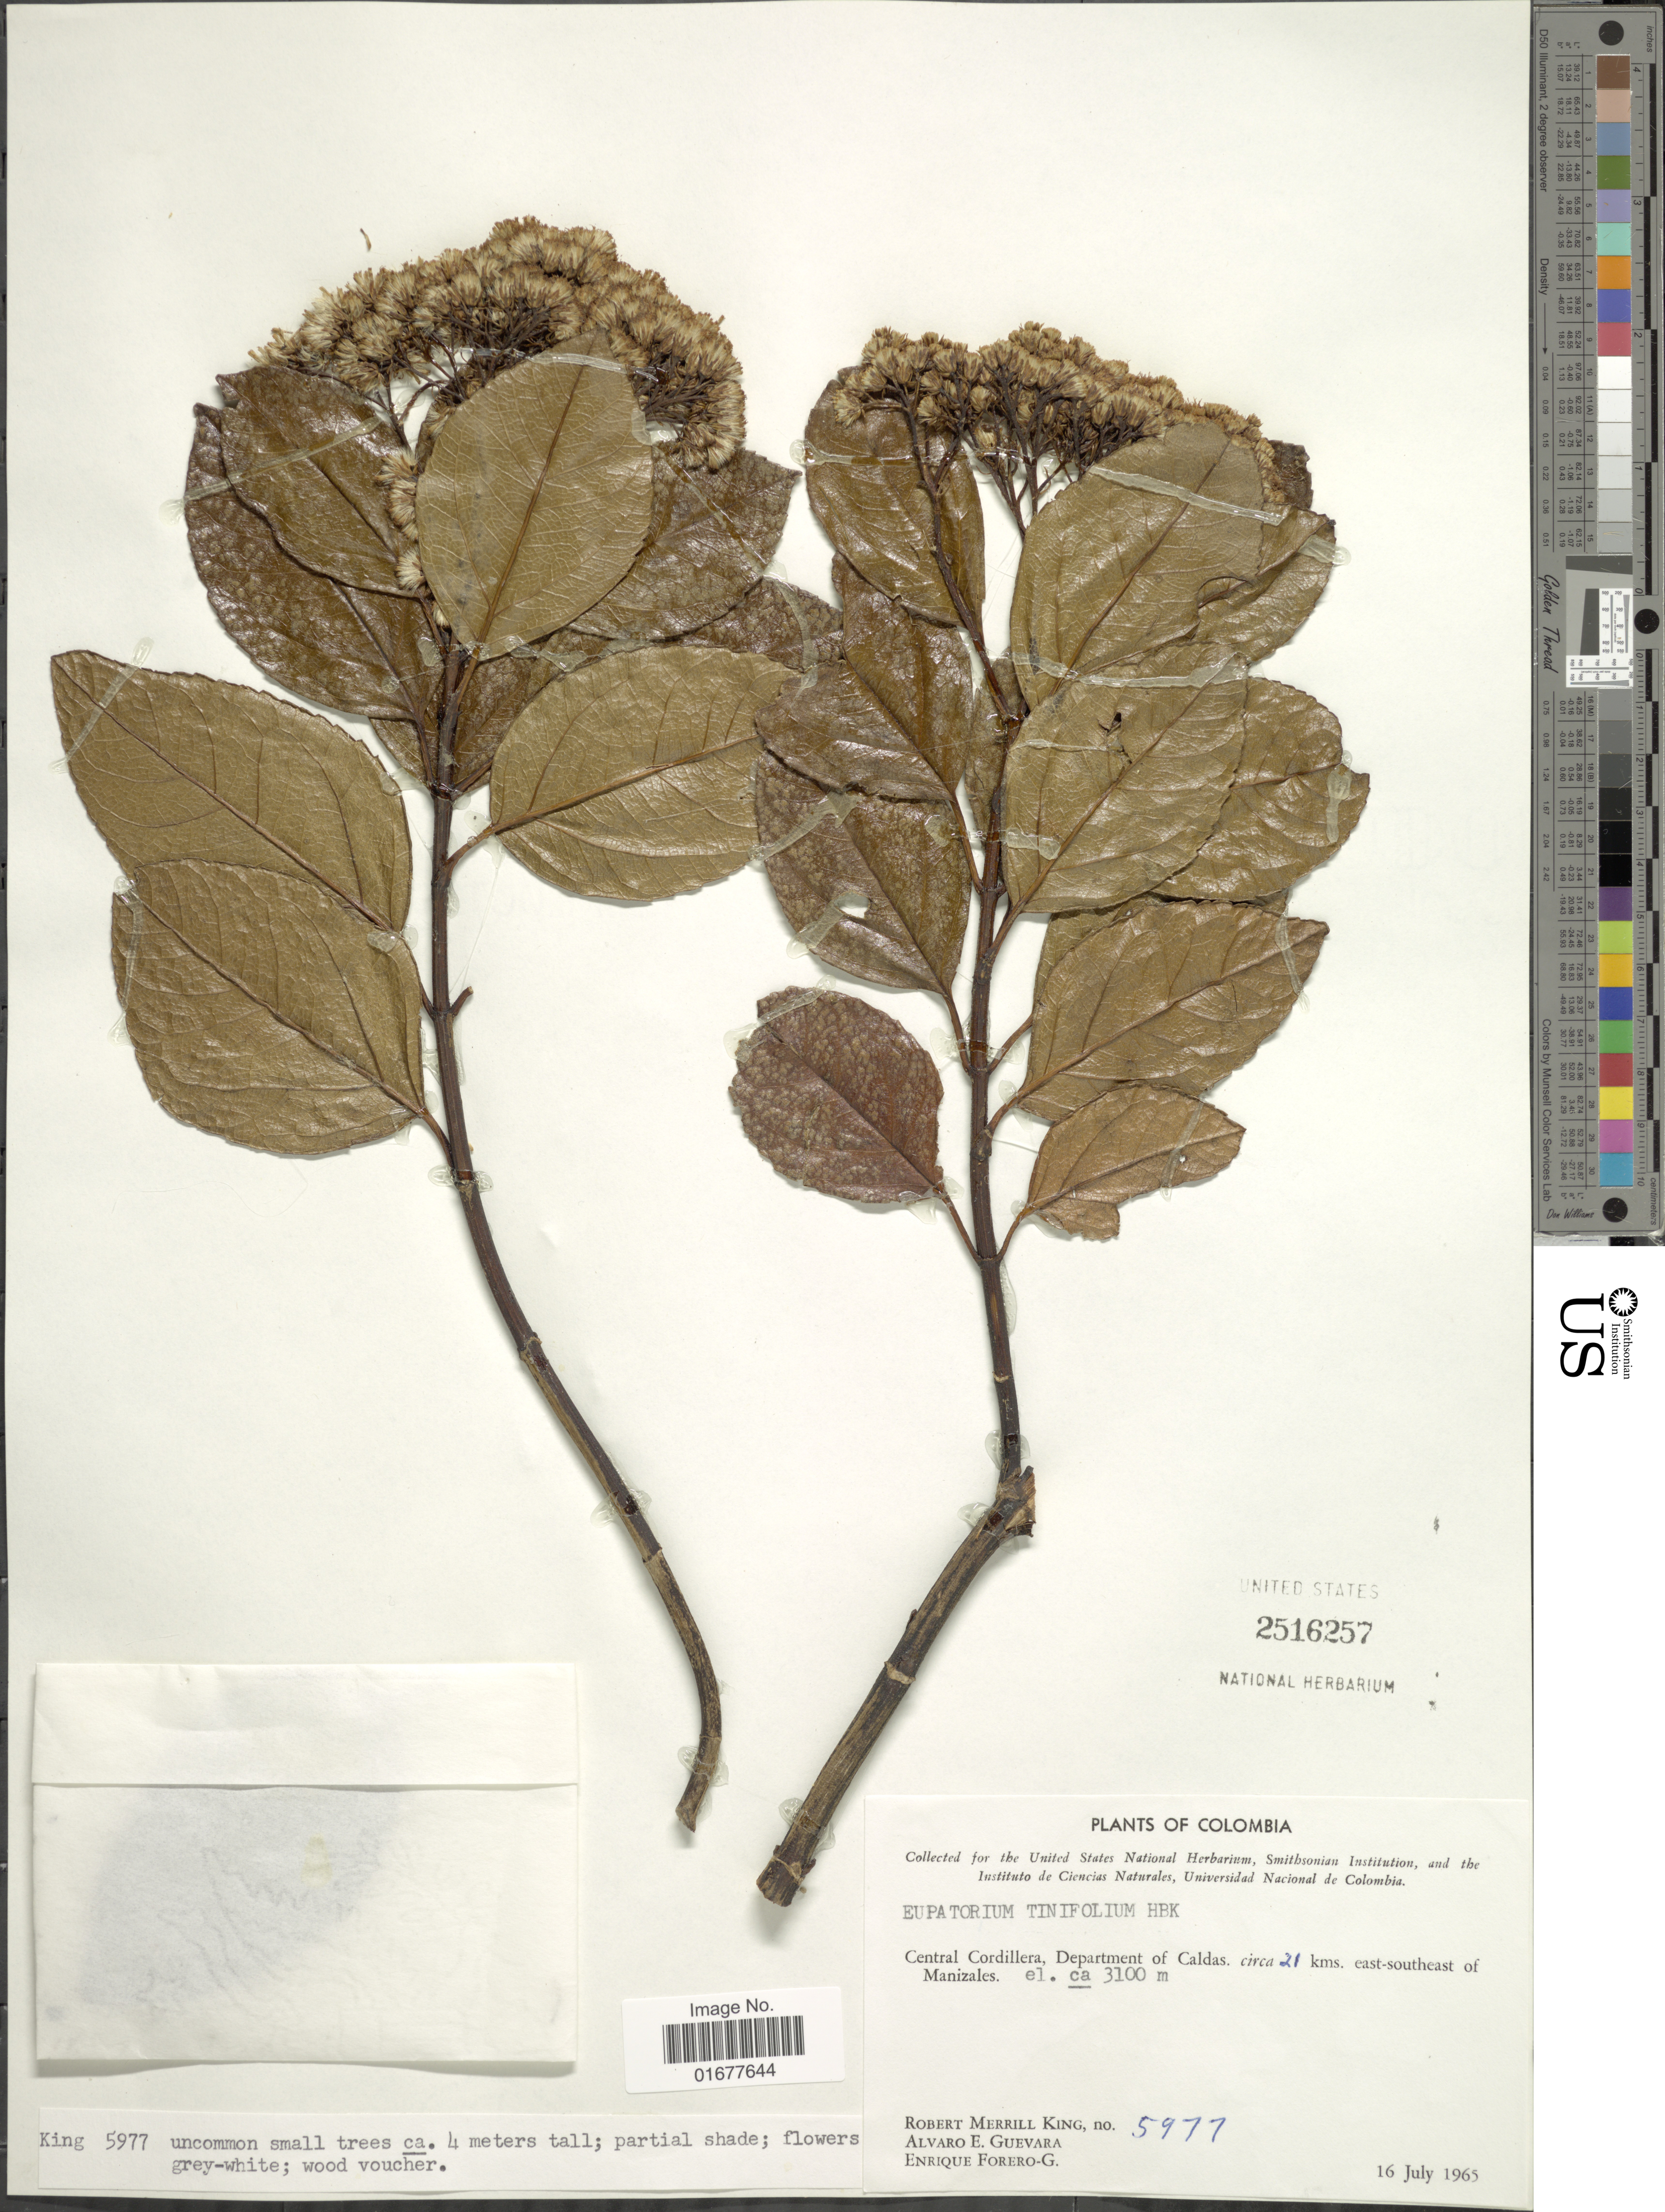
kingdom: Plantae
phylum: Tracheophyta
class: Magnoliopsida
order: Asterales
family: Asteraceae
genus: Ageratina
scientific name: Ageratina tinifolia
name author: (Kunth) R.M. King & H. Rob.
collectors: R. M. King, A. E. Guevara & E. Forero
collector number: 5977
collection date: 1965-07-16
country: Colombia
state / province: Caldas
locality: Central Cordillera, circa 21 kms., east-southeast of Manizales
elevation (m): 3100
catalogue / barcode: US 2516257